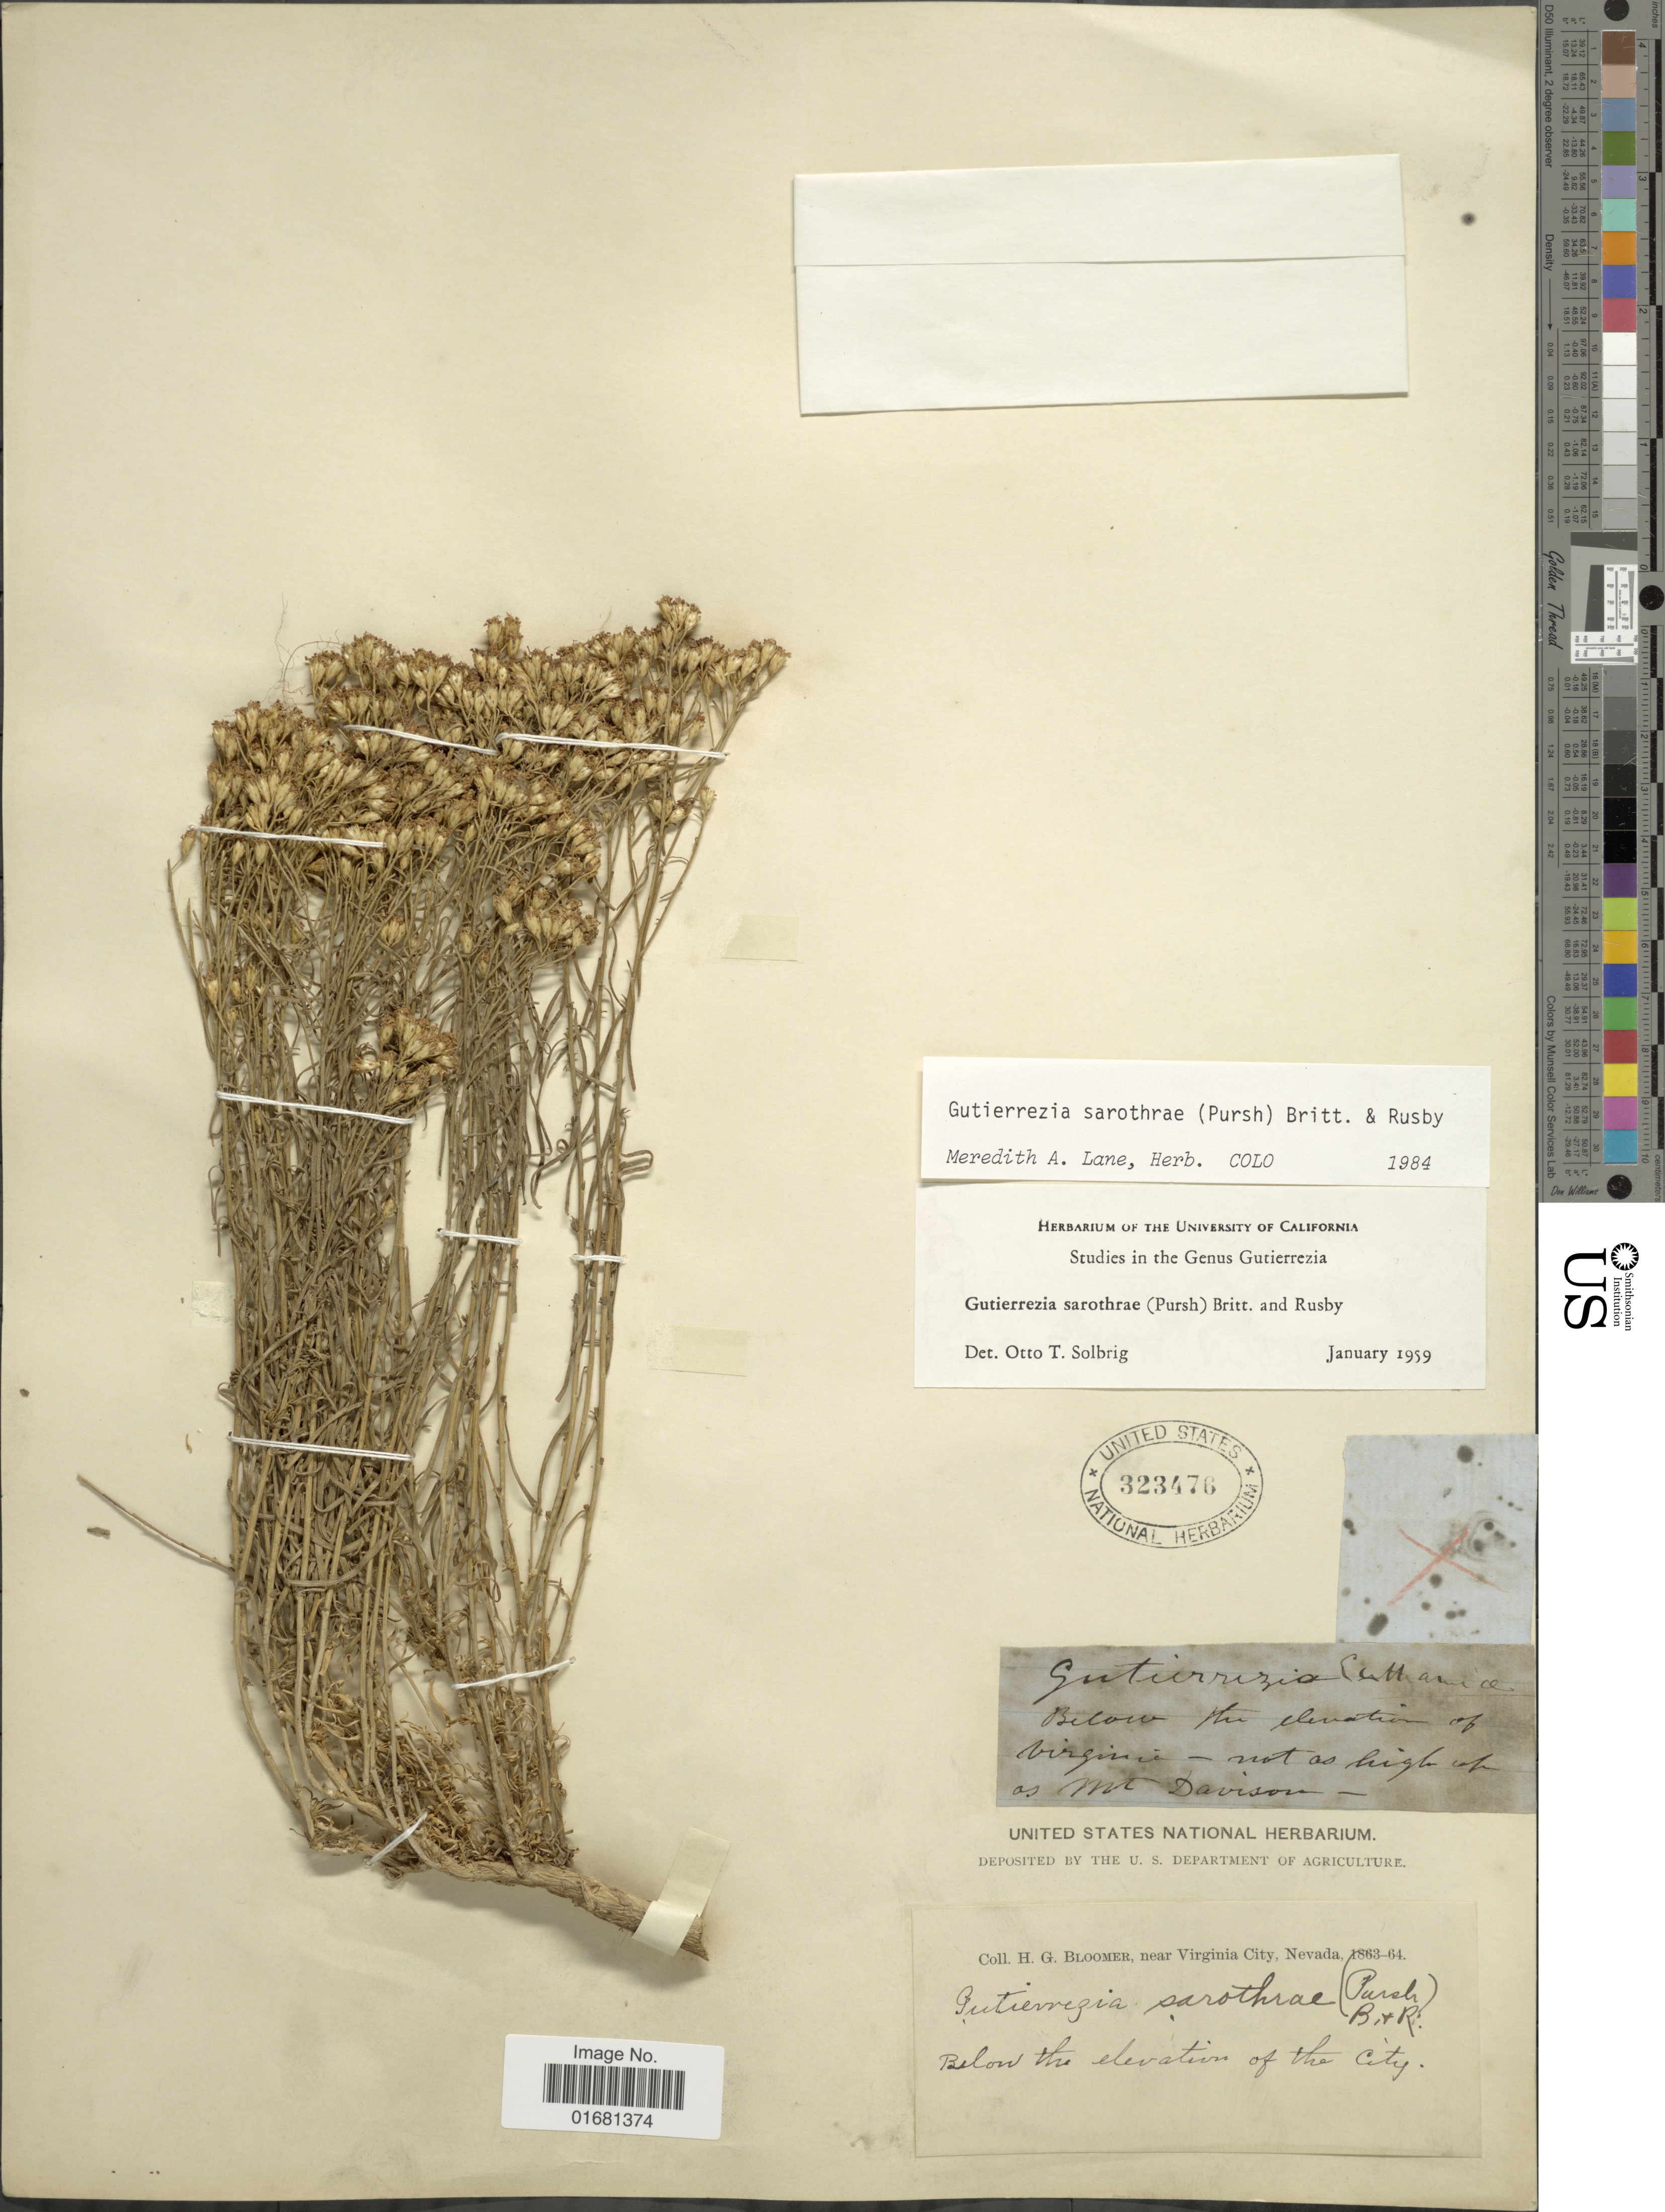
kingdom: Plantae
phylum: Tracheophyta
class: Magnoliopsida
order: Asterales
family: Asteraceae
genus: Gutierrezia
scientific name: Gutierrezia sarothrae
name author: (Pursh) Britton & Rusby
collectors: H. Bloomer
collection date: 1863/1864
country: United States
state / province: Nevada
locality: Near Virginia City, Nevada. below the elevation of the city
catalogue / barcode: US 323476